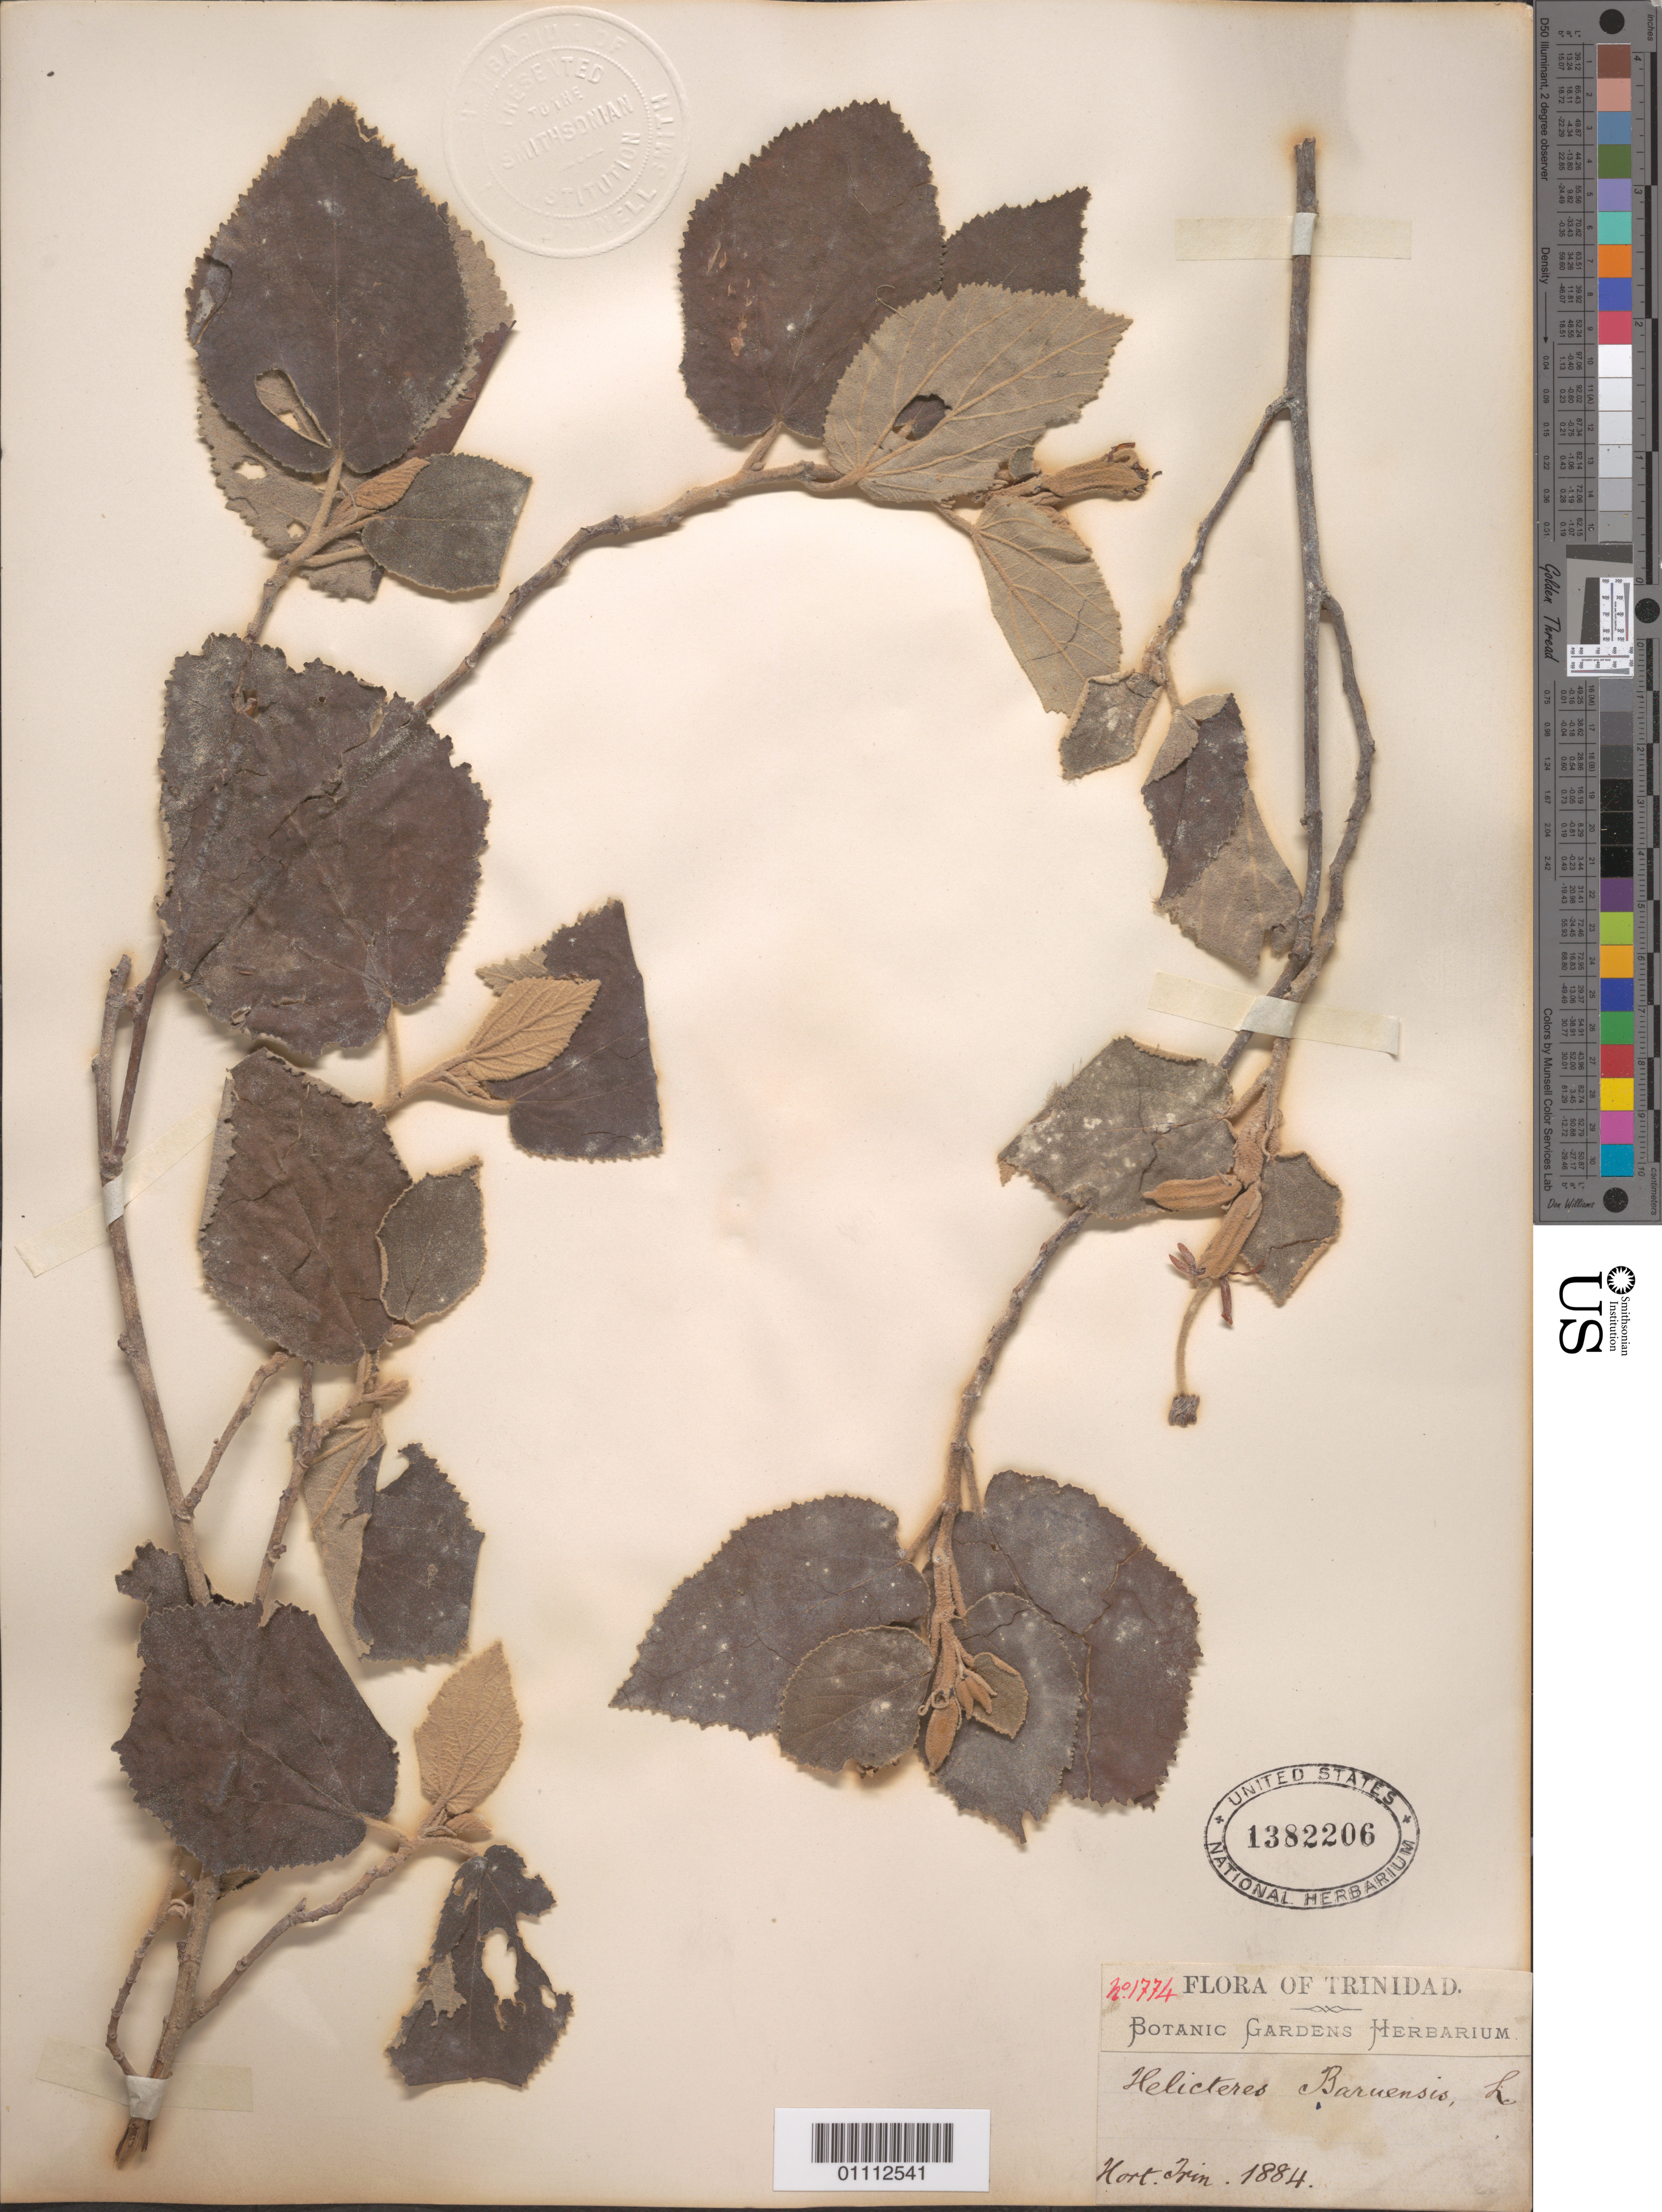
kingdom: Plantae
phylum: Tracheophyta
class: Magnoliopsida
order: Malvales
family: Malvaceae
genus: Helicteres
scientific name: Helicteres baruensis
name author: Jacq.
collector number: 1774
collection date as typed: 1884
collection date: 1884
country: Trinidad and Tobago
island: Trinidad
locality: Hortus Trinitensis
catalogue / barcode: US 1382206